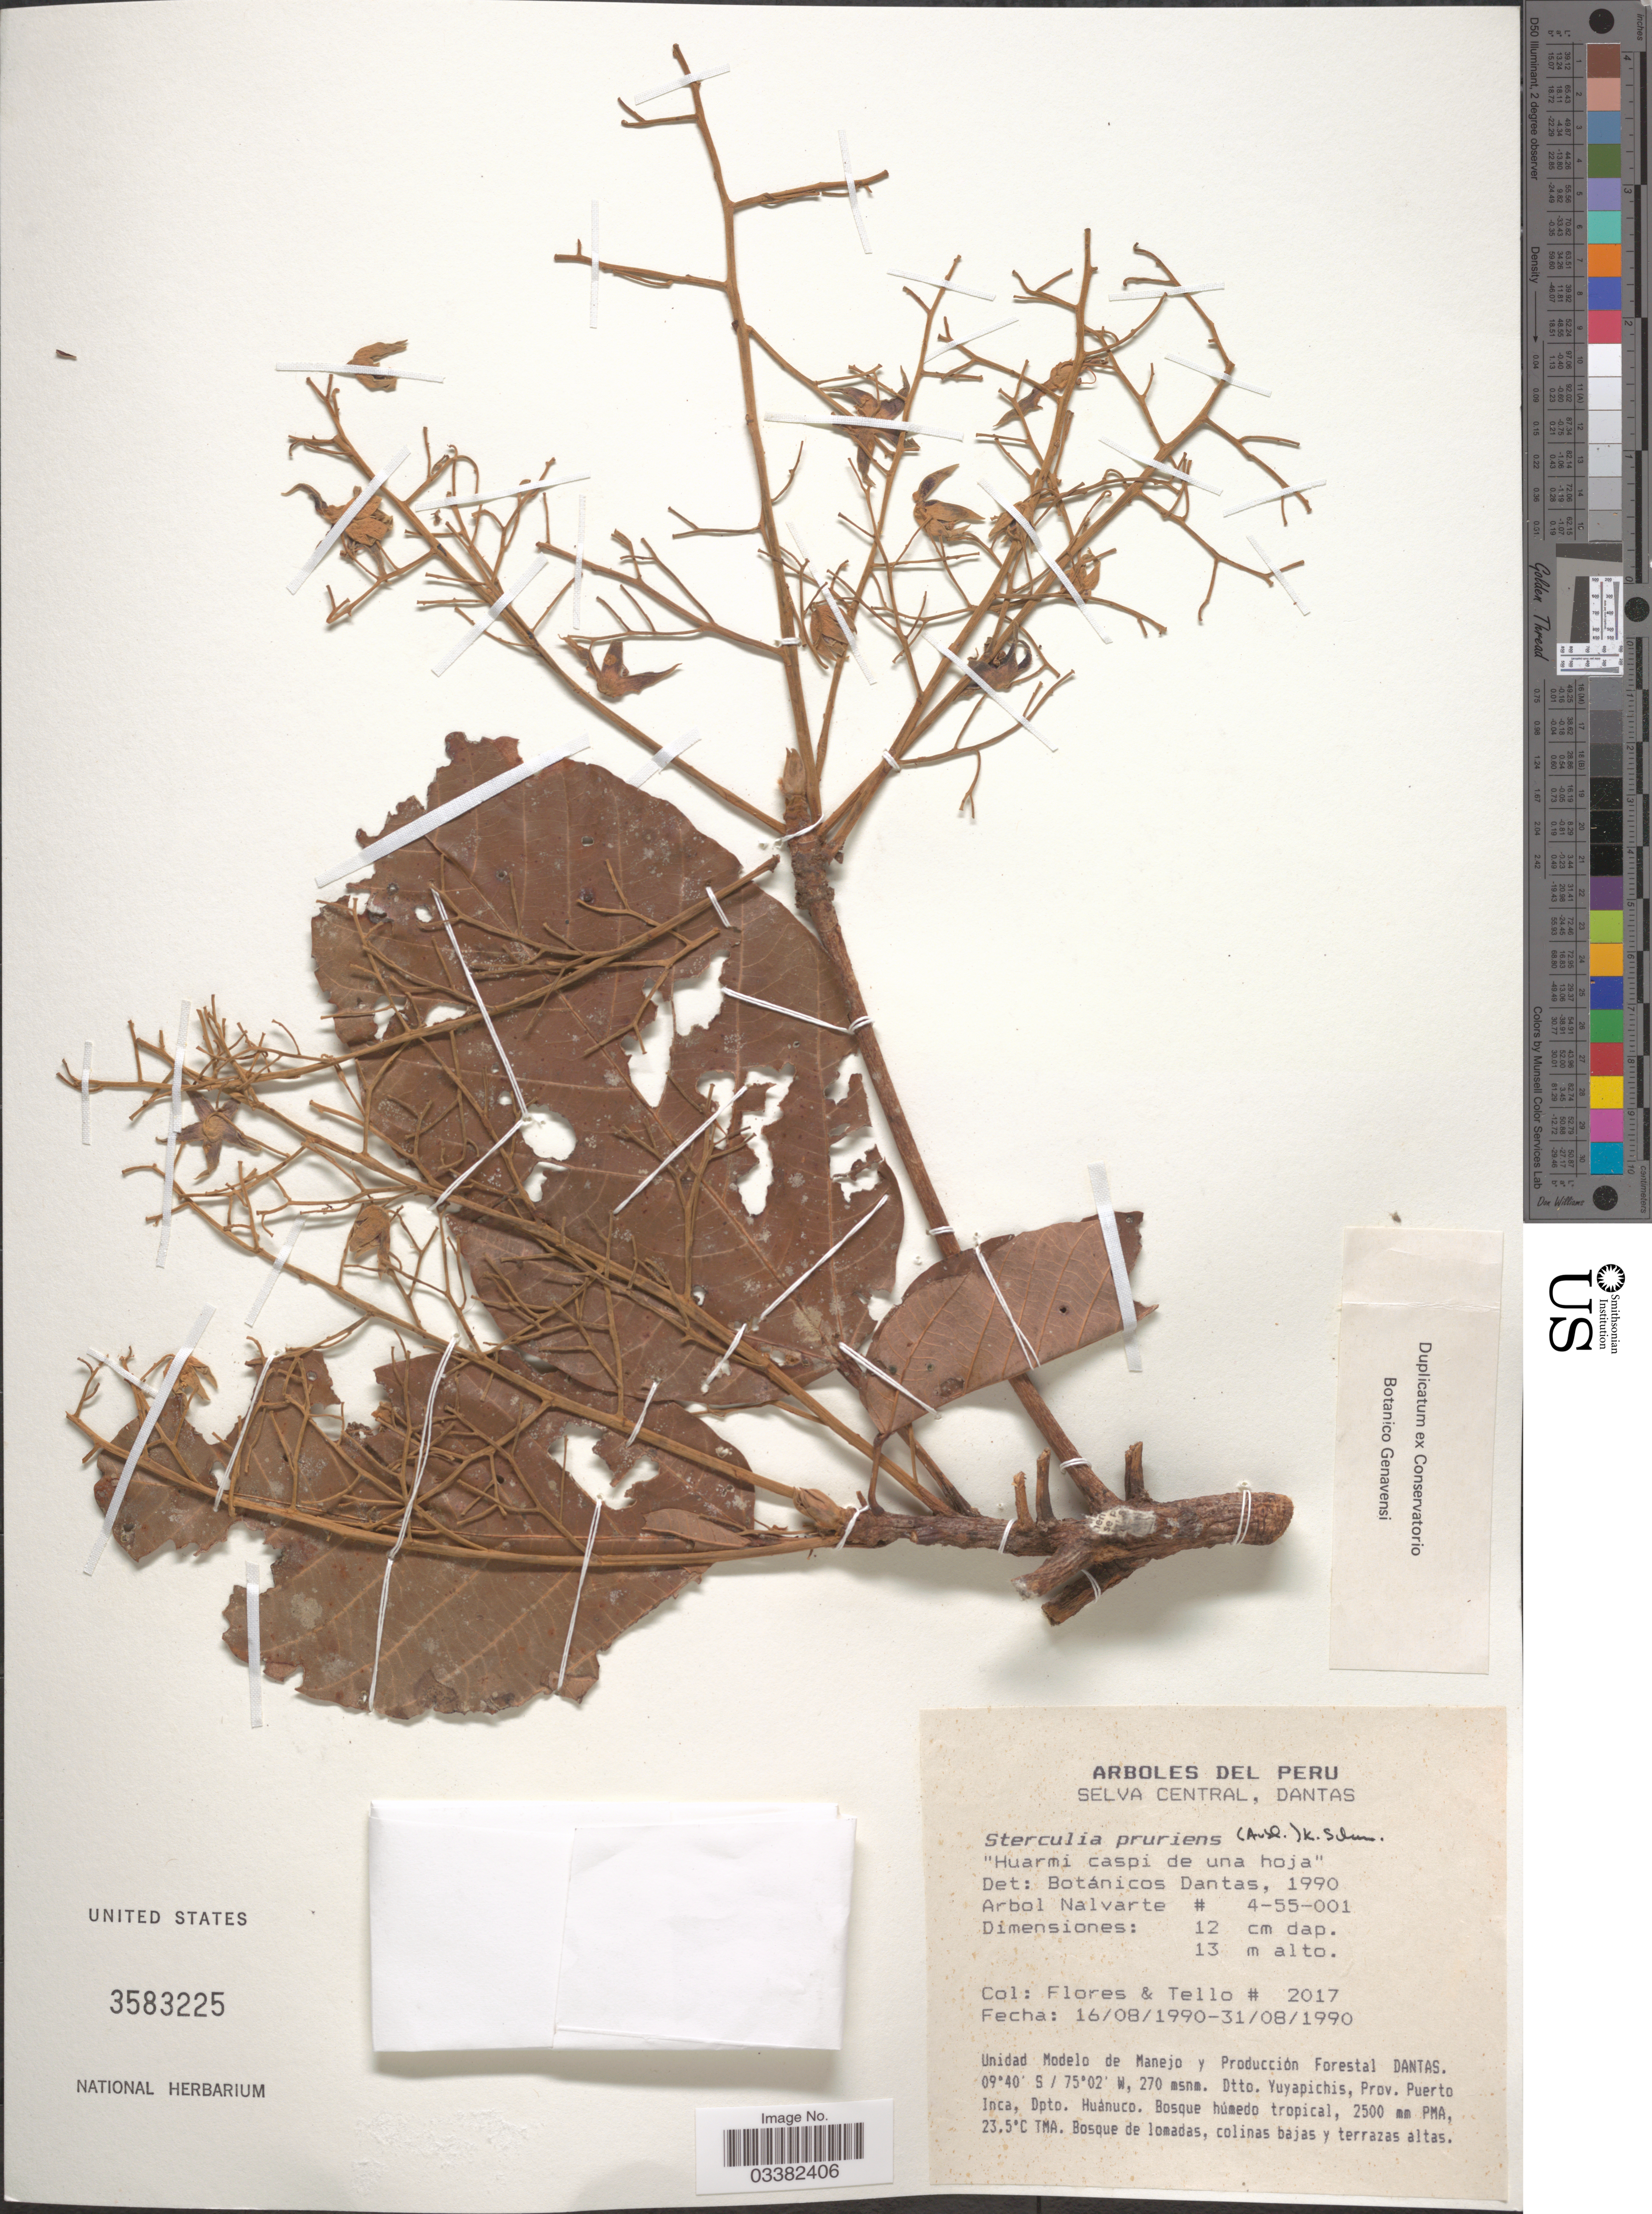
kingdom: Plantae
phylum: Tracheophyta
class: Magnoliopsida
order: Malvales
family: Malvaceae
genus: Sterculia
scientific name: Sterculia pruriens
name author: (Aubl.) K. Schum.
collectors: -. Flores & -. Tello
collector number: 2017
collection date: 1990-08-16/1990-08-31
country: Peru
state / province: Huánuco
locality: Dtto. Yuyapichis, Prov. Puerto Inca, Dpto. Huánuco.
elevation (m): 270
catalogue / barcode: US 3583225